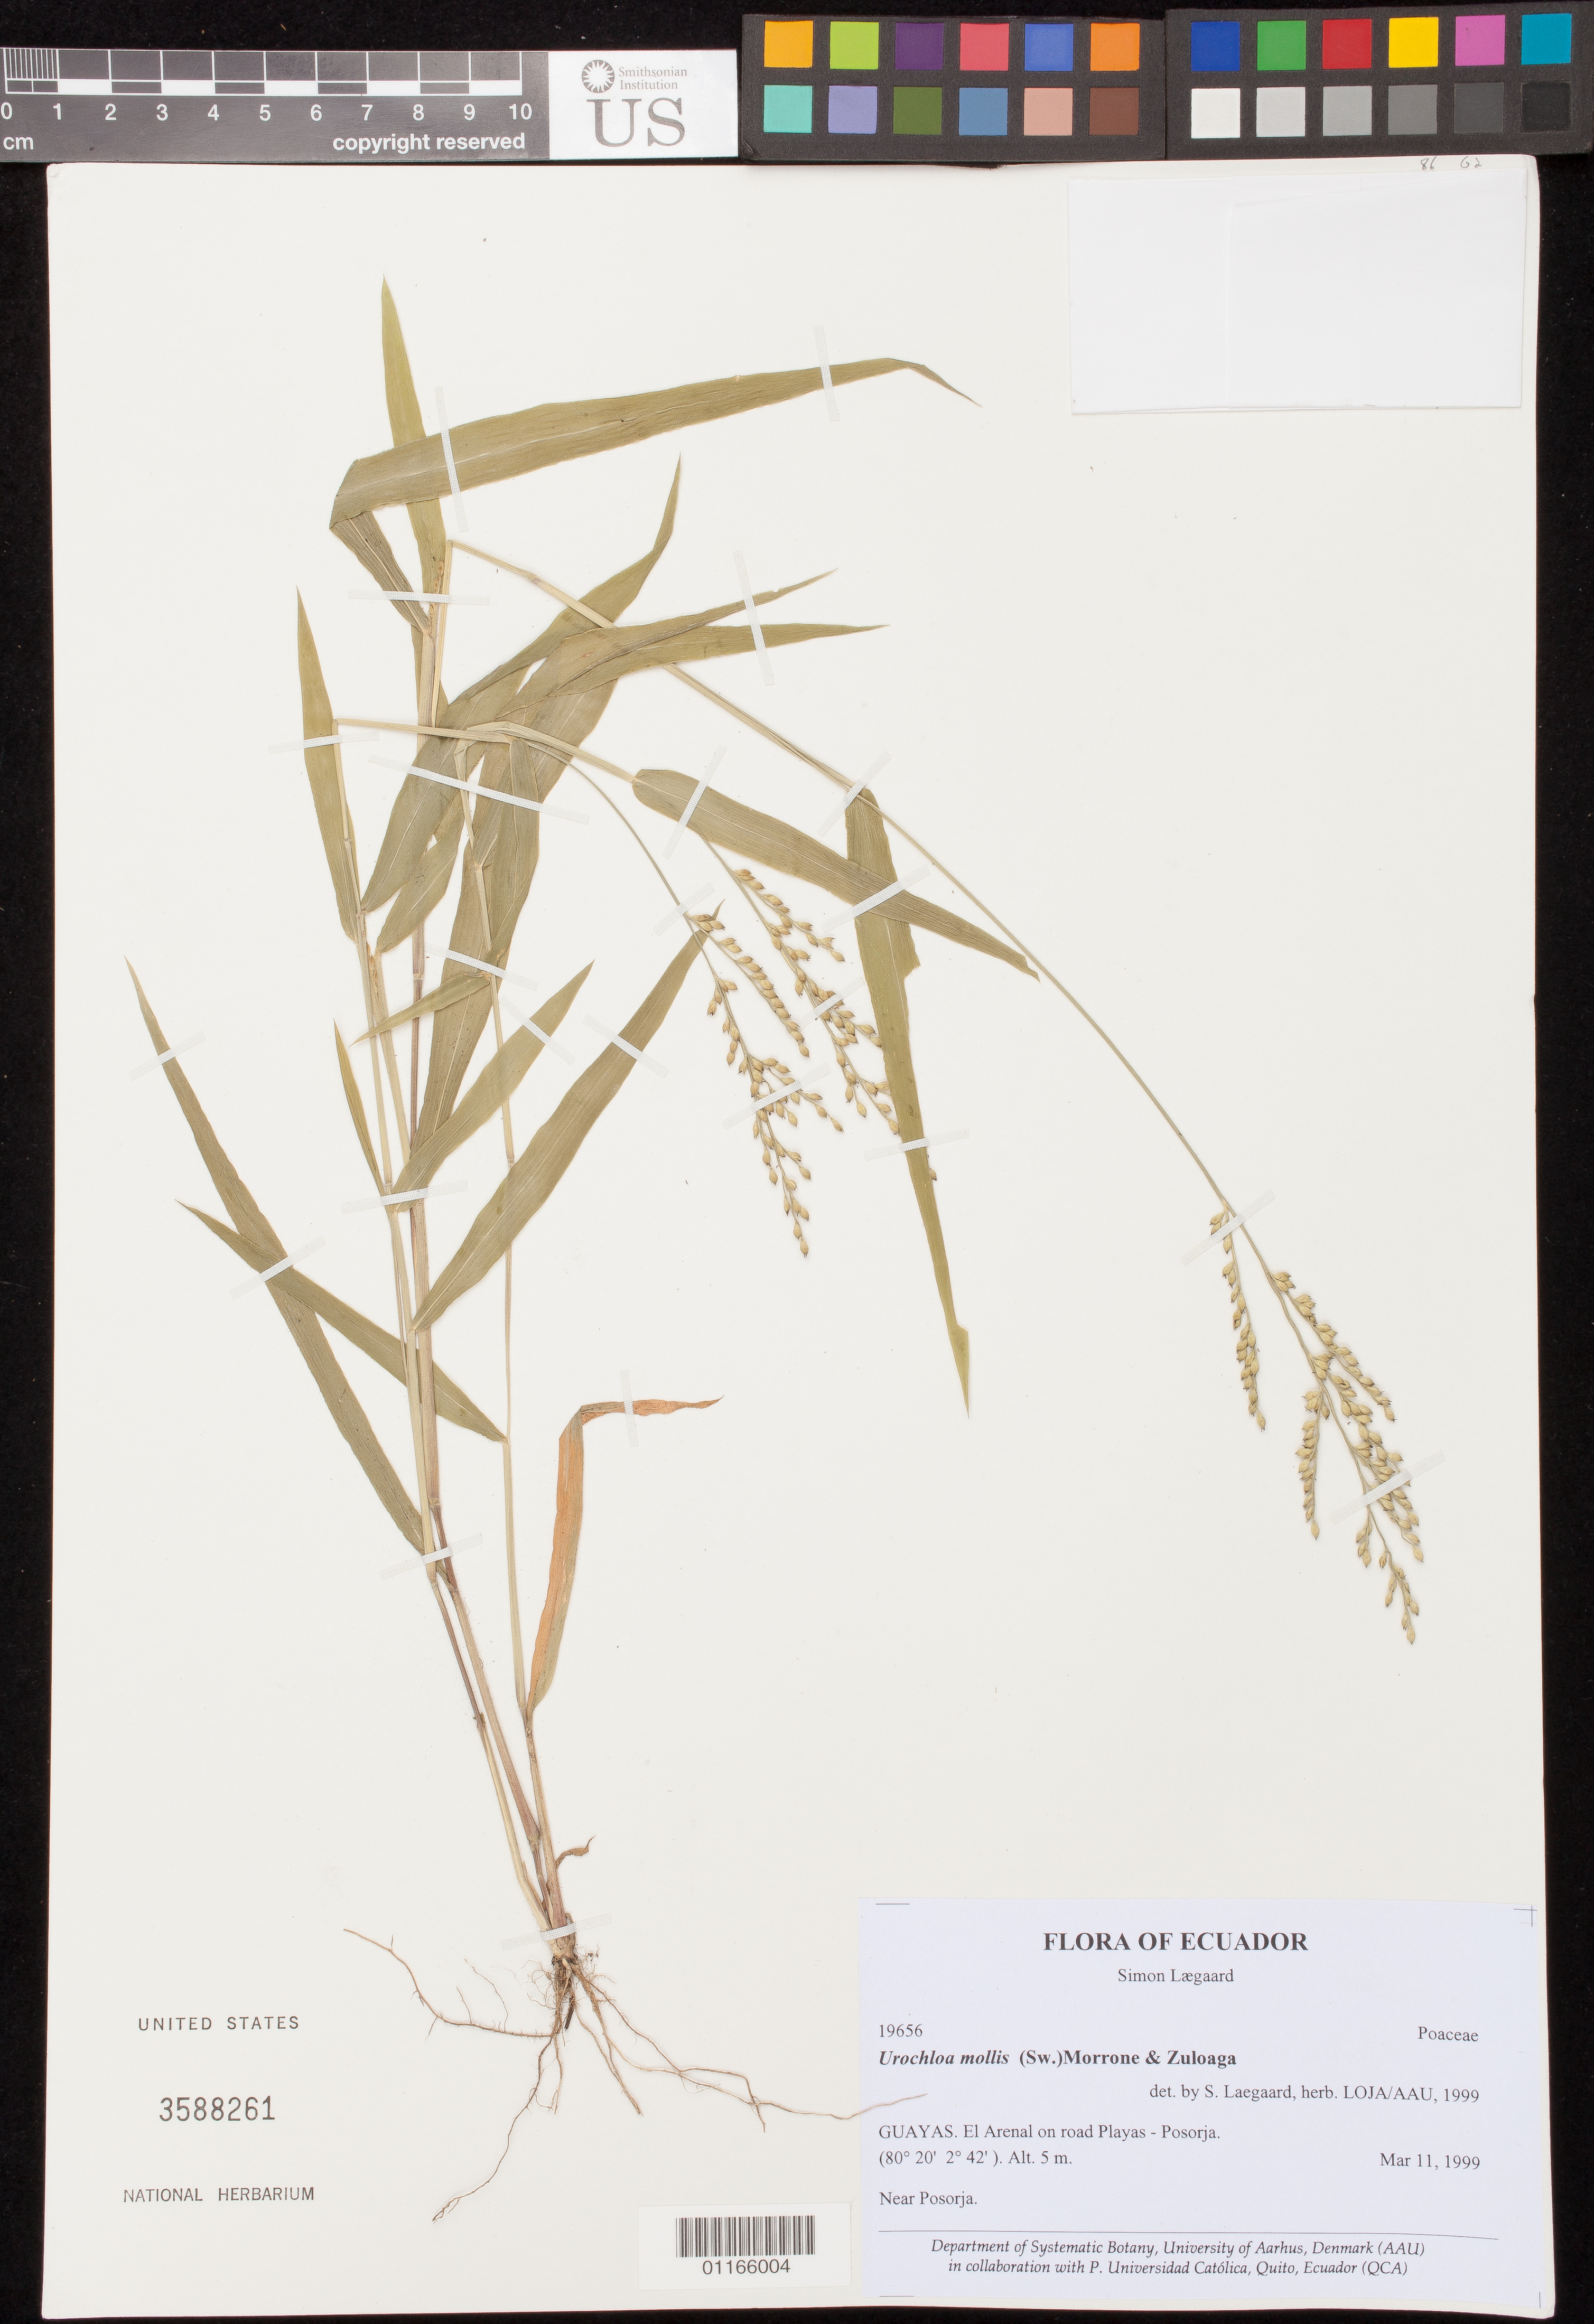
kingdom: Plantae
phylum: Tracheophyta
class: Liliopsida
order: Poales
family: Poaceae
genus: Urochloa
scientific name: Urochloa mollis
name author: (Sw.) Morrone & Zuloaga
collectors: S. Lægaard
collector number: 19656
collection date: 1999-03-11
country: Ecuador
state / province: Guayas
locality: El Arenal on road Playas - Posorja. Near Posorja.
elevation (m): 5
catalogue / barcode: US 3588261